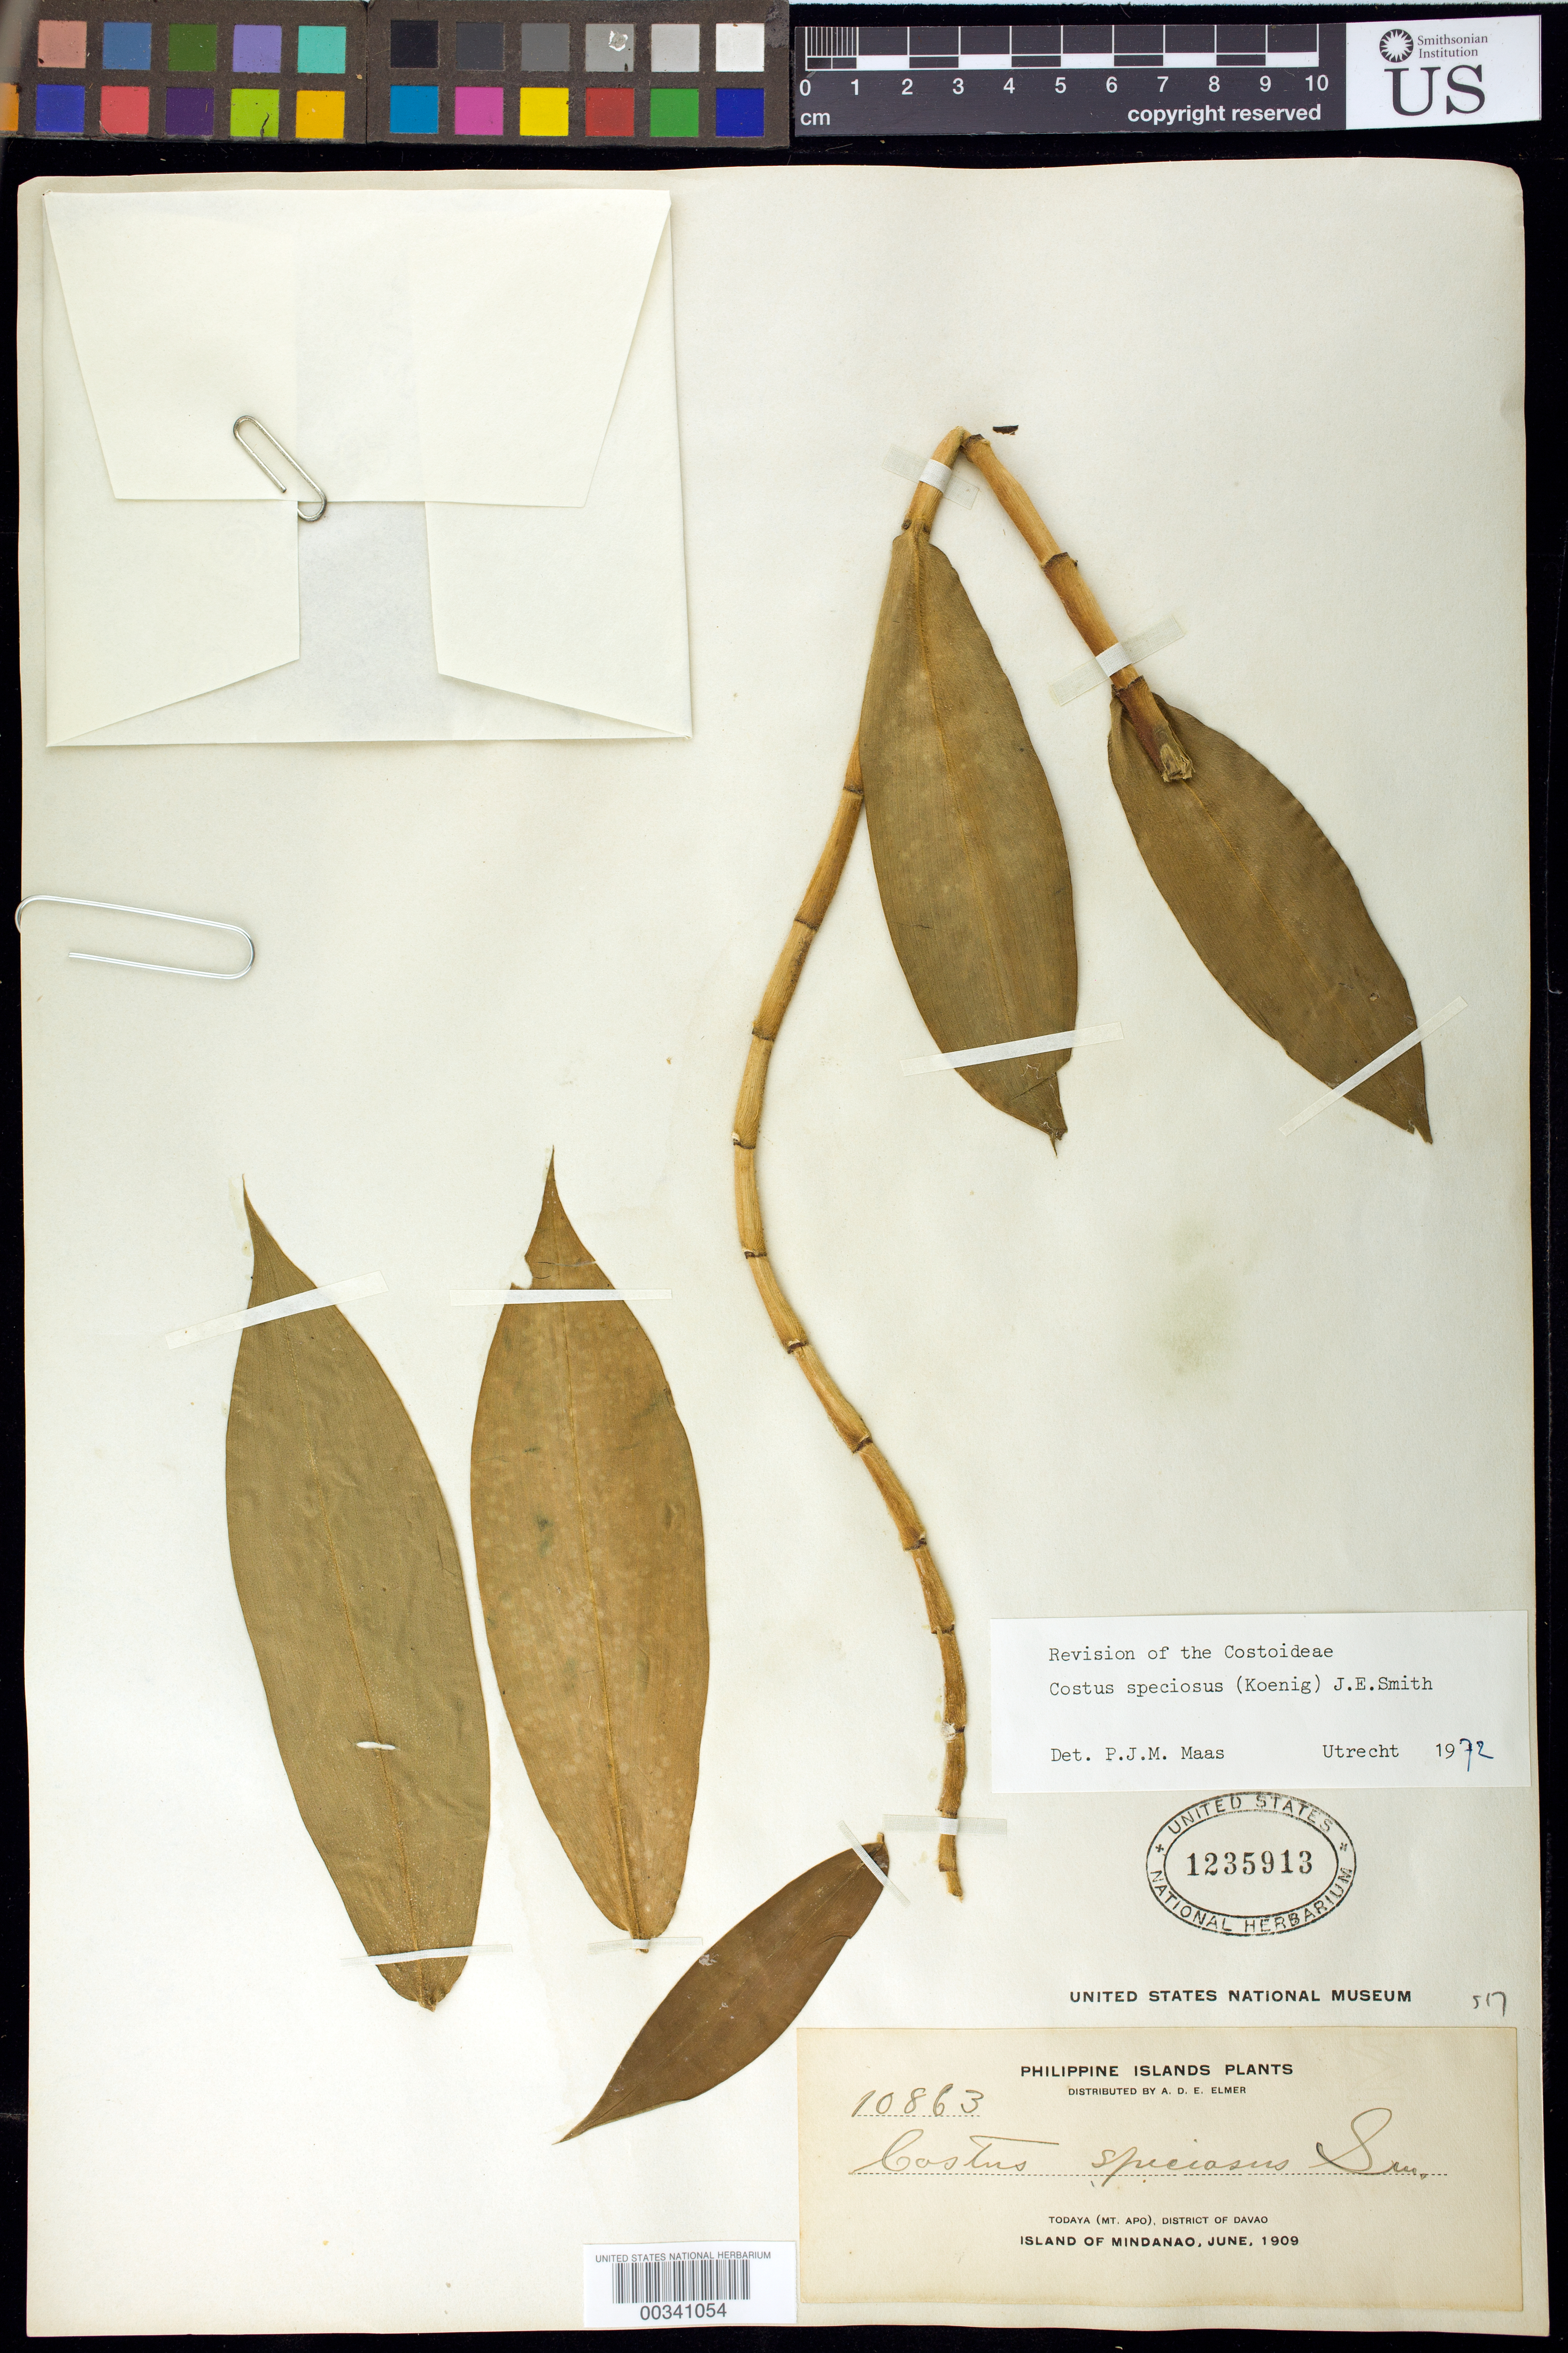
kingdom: Plantae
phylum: Tracheophyta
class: Liliopsida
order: Zingiberales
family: Costaceae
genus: Hellenia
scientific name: Hellenia speciosa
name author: (J. Koenig) S.R. Dutta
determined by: (US) Smithsonian Institution - National Museum of Natural History - Department of Botany (UNITED STATES)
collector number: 10863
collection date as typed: Jun 1909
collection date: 1909-06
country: Philippines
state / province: Davao / Soccsksargen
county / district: Cotabato del Norte / Davao del Sur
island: Mindanao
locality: Todaya (Mt. Apo), dist of Davao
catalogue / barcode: US 1235913